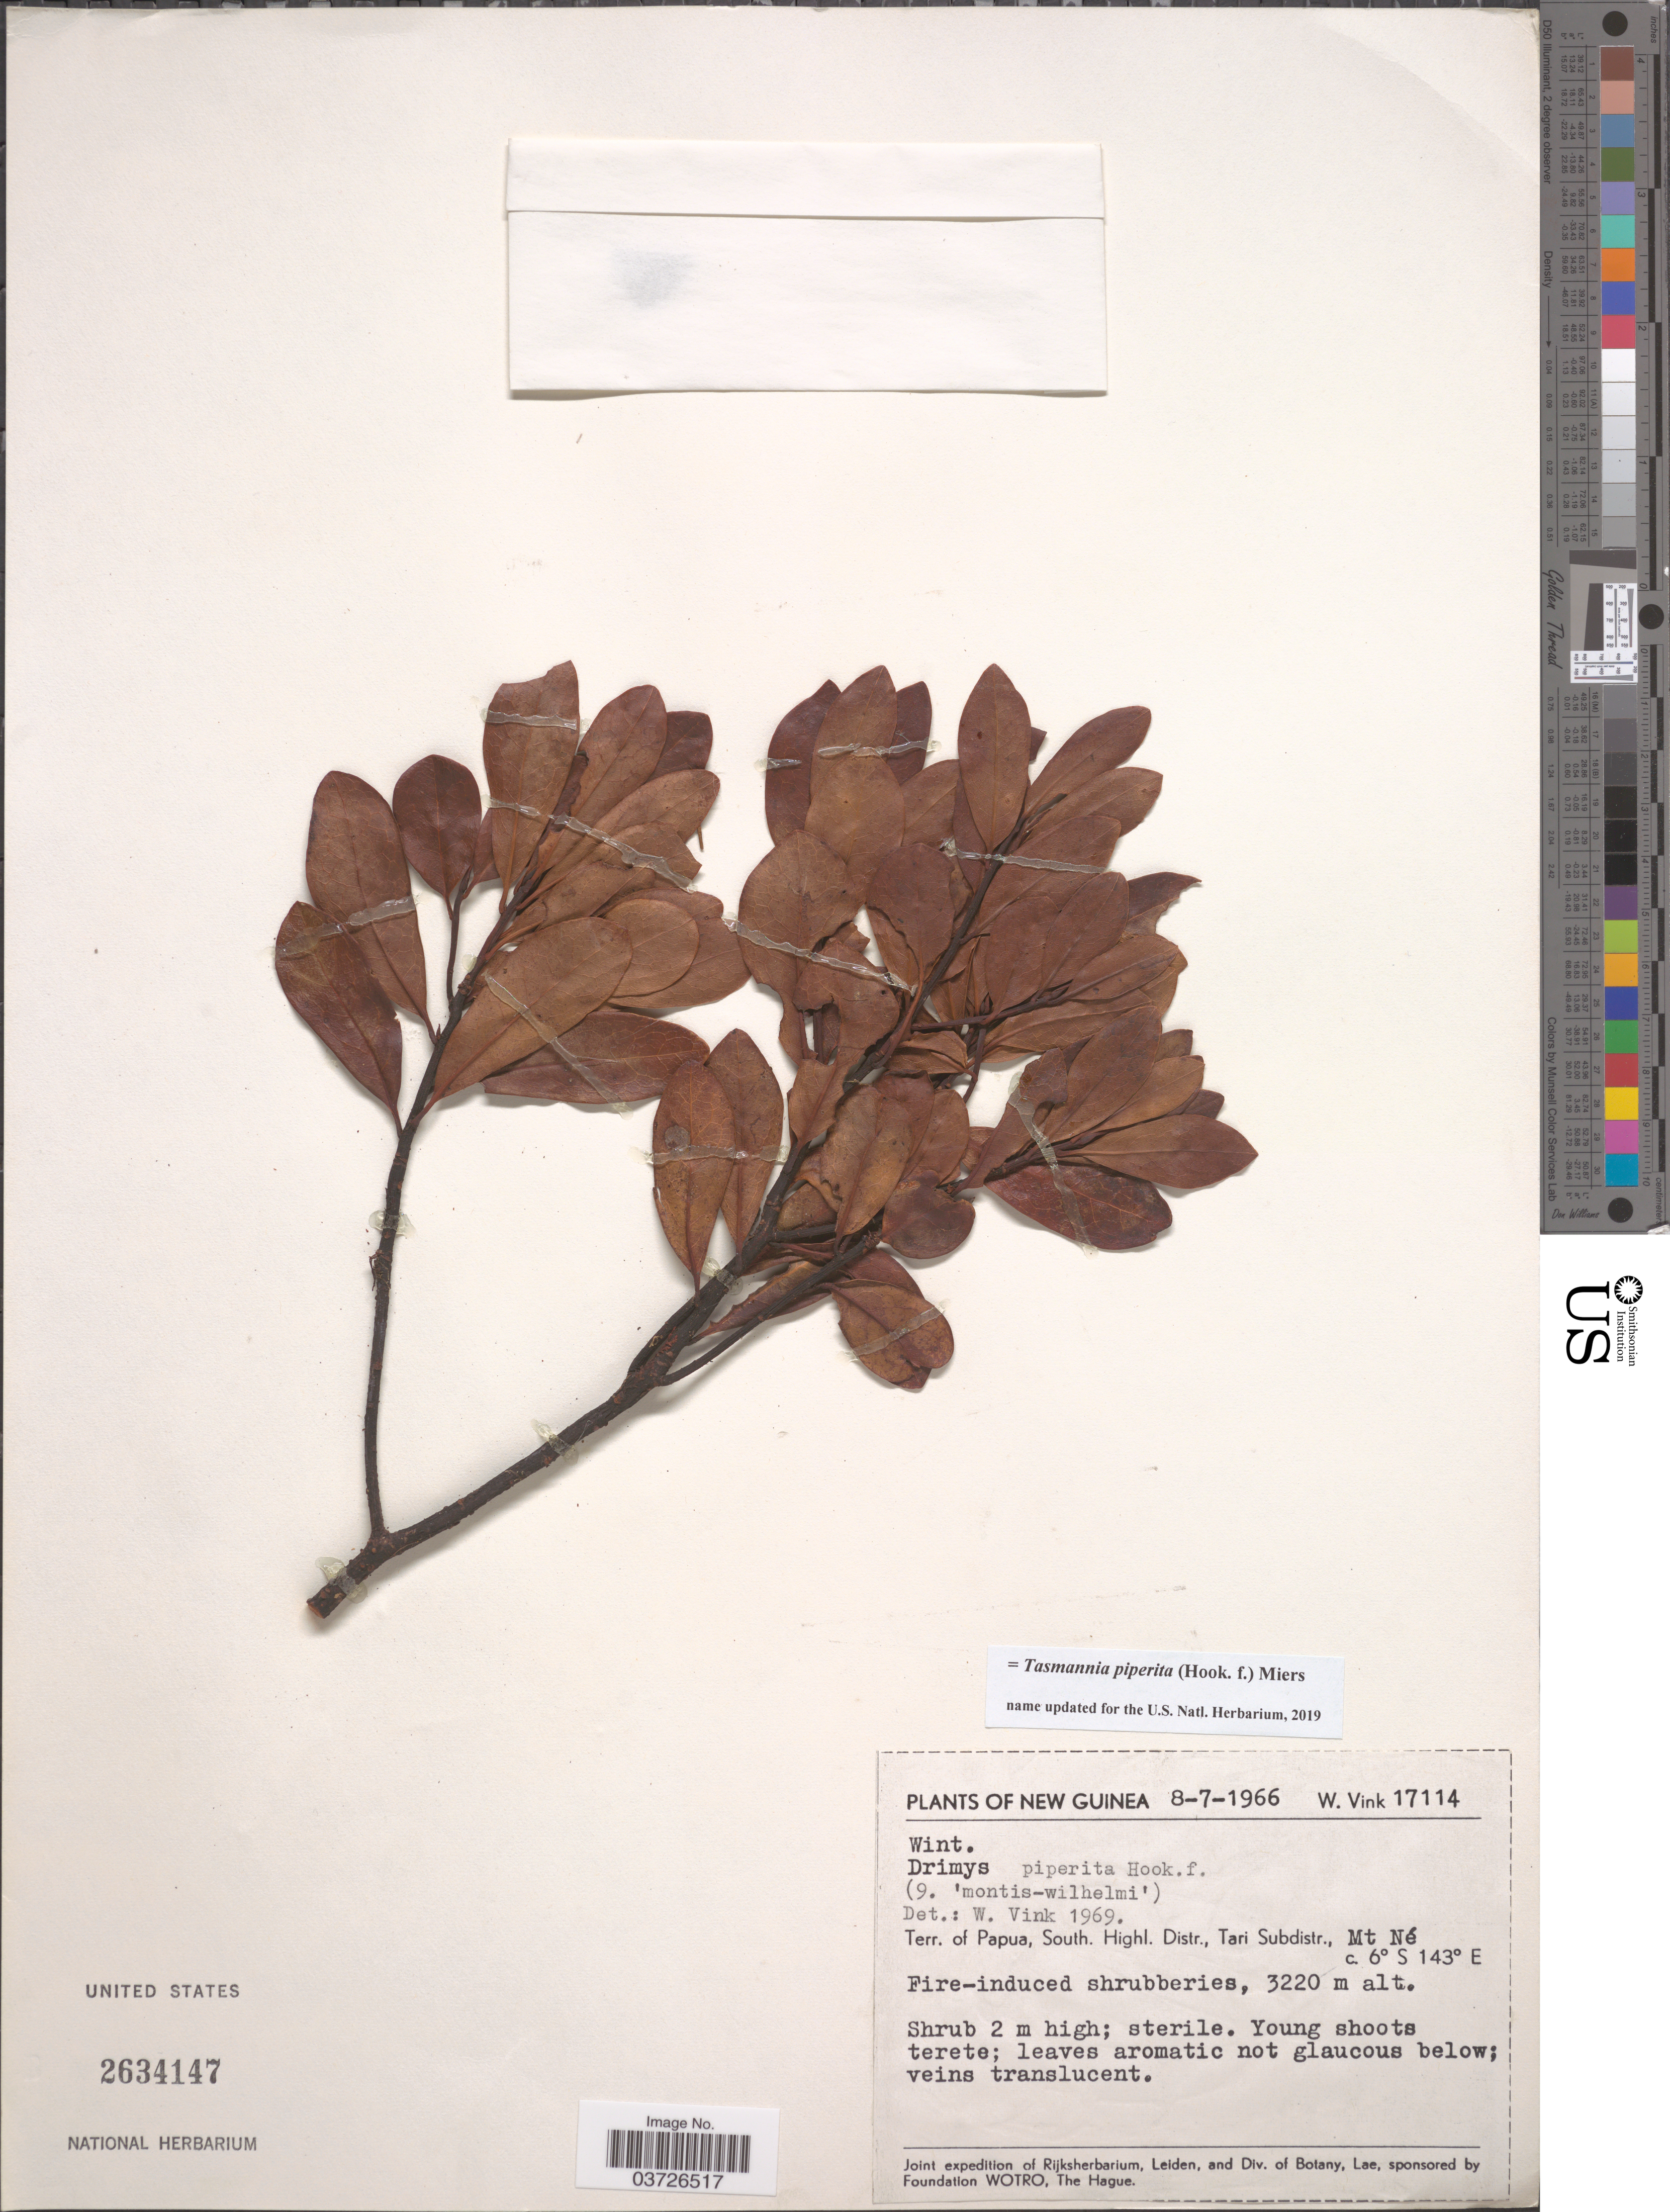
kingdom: Plantae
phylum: Tracheophyta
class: Magnoliopsida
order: Canellales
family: Winteraceae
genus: Tasmannia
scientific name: Tasmannia piperita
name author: (Hook. f.) Miers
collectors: W. Vink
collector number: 17114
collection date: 1966-07-08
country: Papua New Guinea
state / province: Southern Highlands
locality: New Guinea. Terr. of Papua, South. Highl. Distr., Tari Subdistr., Mt Né.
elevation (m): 3220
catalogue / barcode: US 2634147